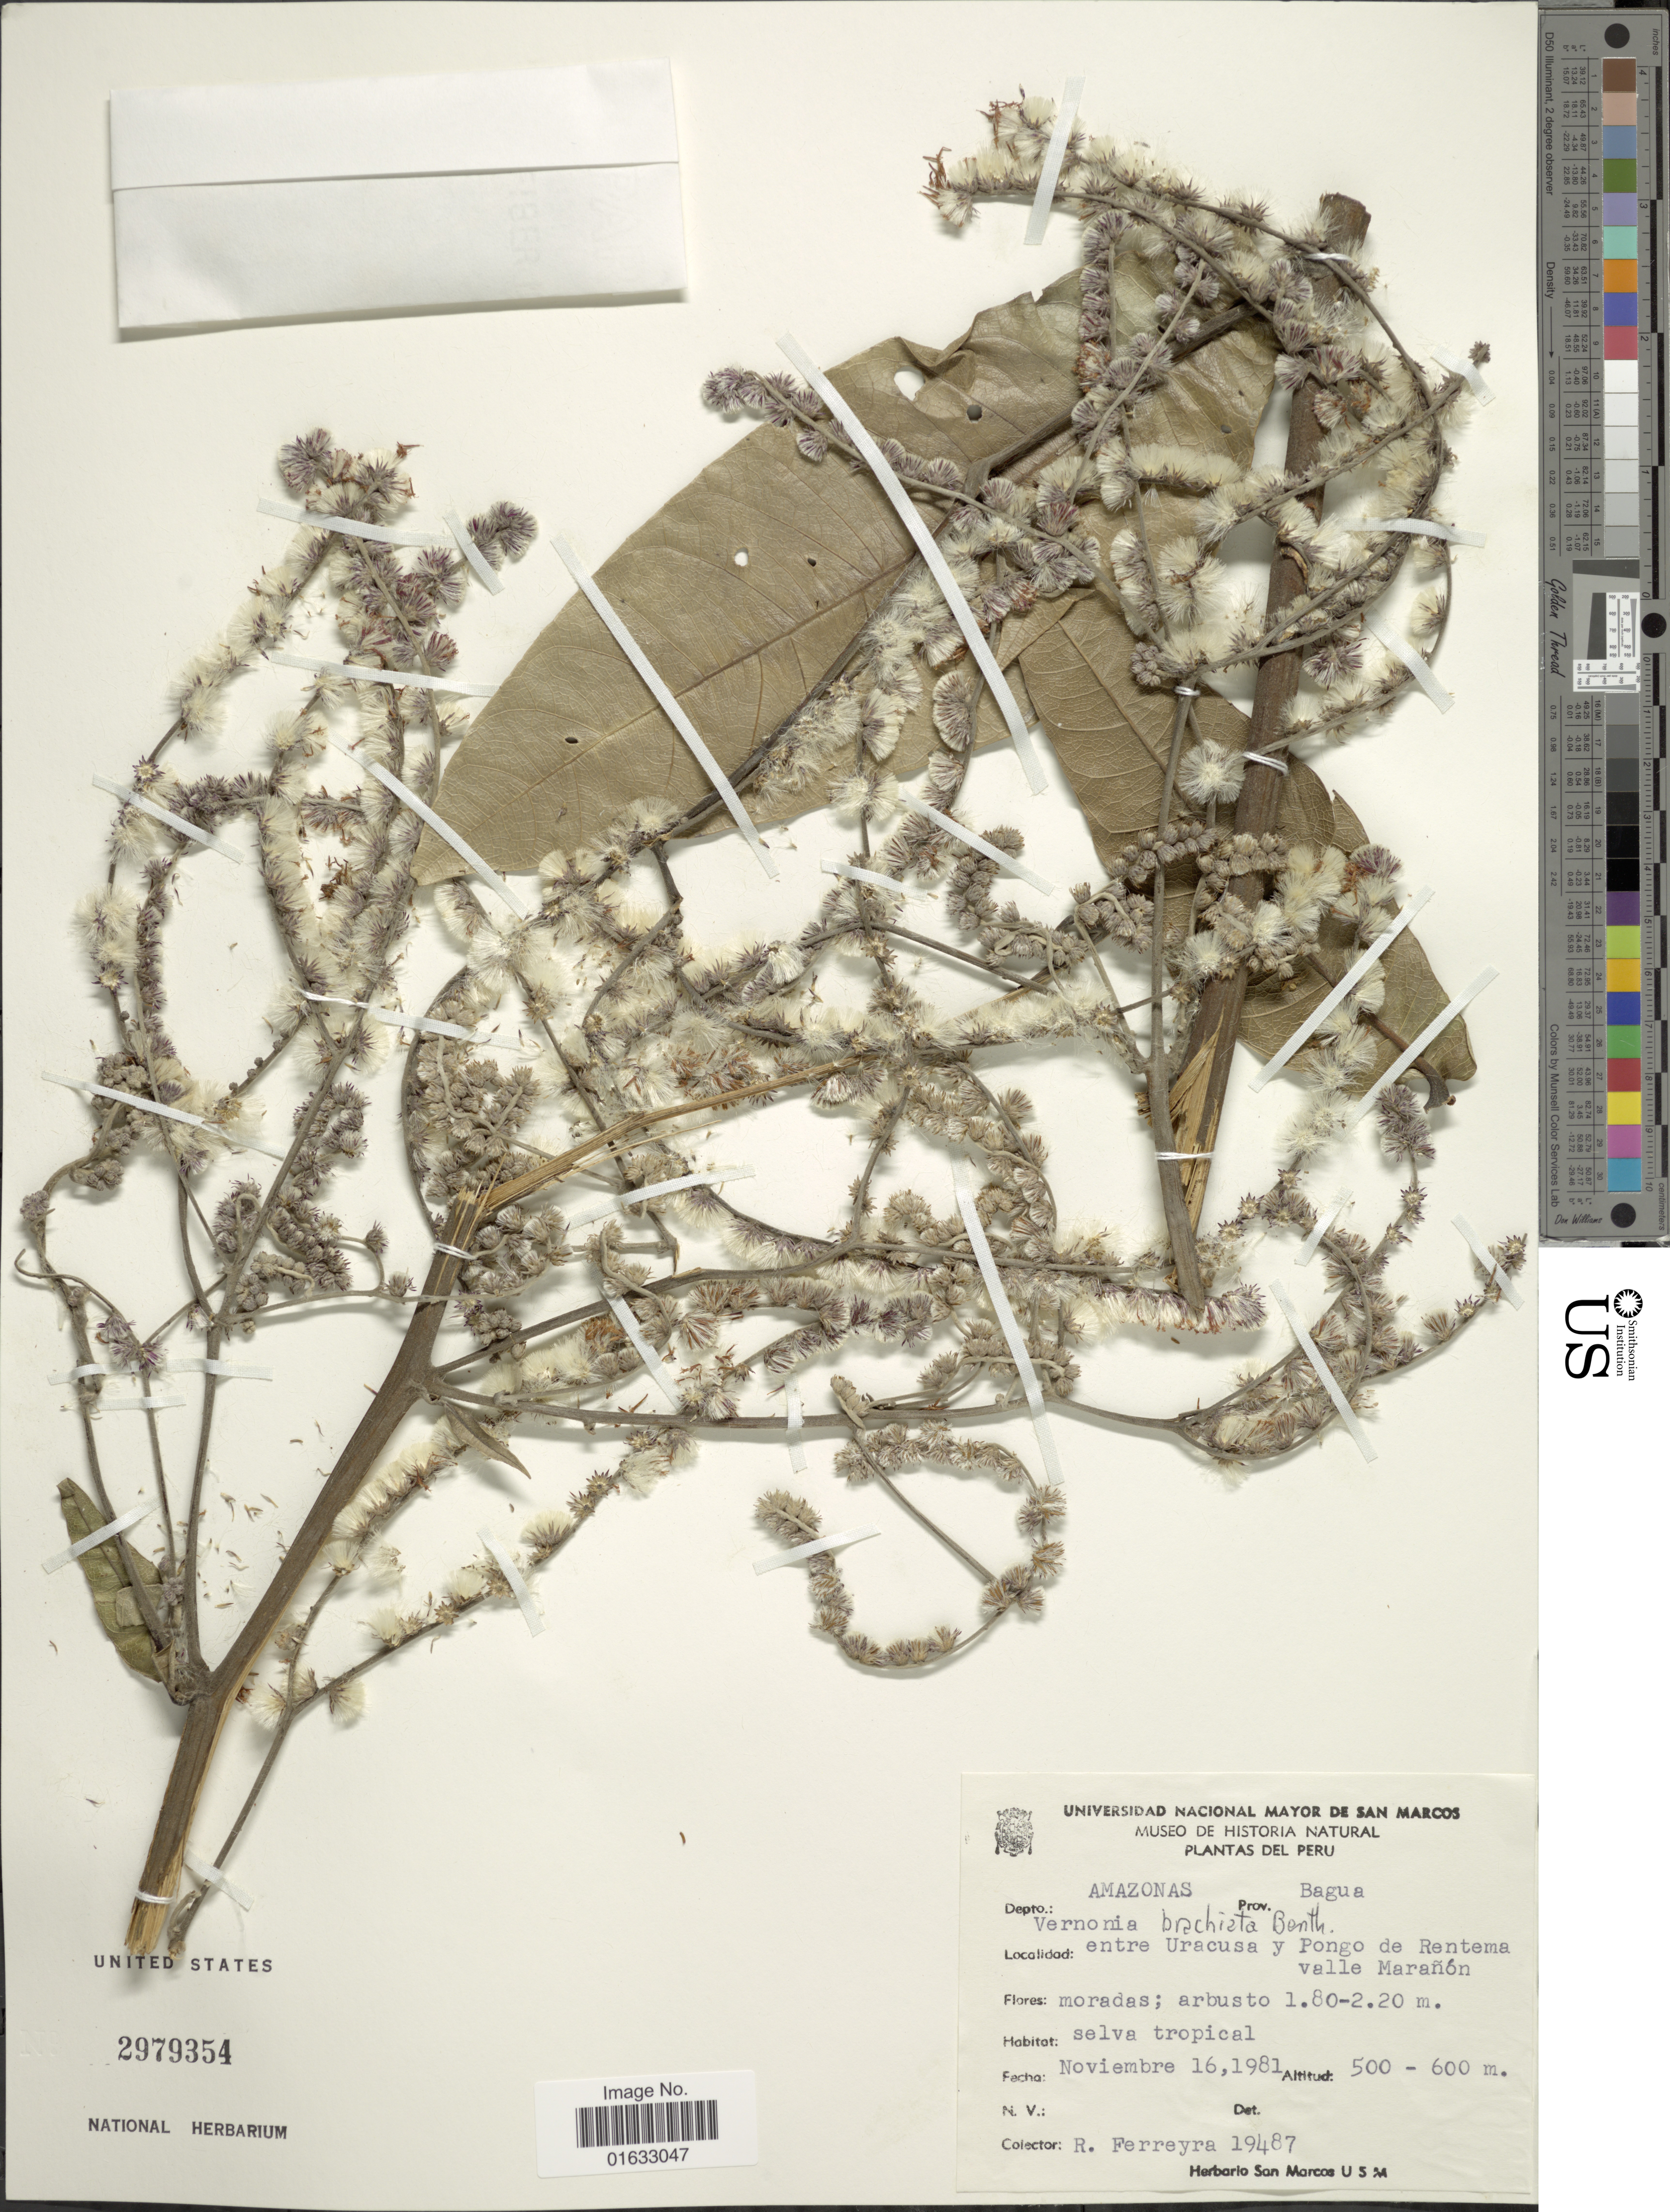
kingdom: Plantae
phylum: Tracheophyta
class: Magnoliopsida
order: Asterales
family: Asteraceae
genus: Eirmocephala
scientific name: Eirmocephala megaphylla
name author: (Hieron.) H. Rob.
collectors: R. A. Ferreyra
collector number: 19487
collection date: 1981-11-16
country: Peru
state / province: Amazonas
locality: Del Peru, Depto. Amazonas, Prov. Bagua, entre Uracusa y Pongo de Rentema valle Marañón.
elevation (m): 500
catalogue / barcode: US 2979354